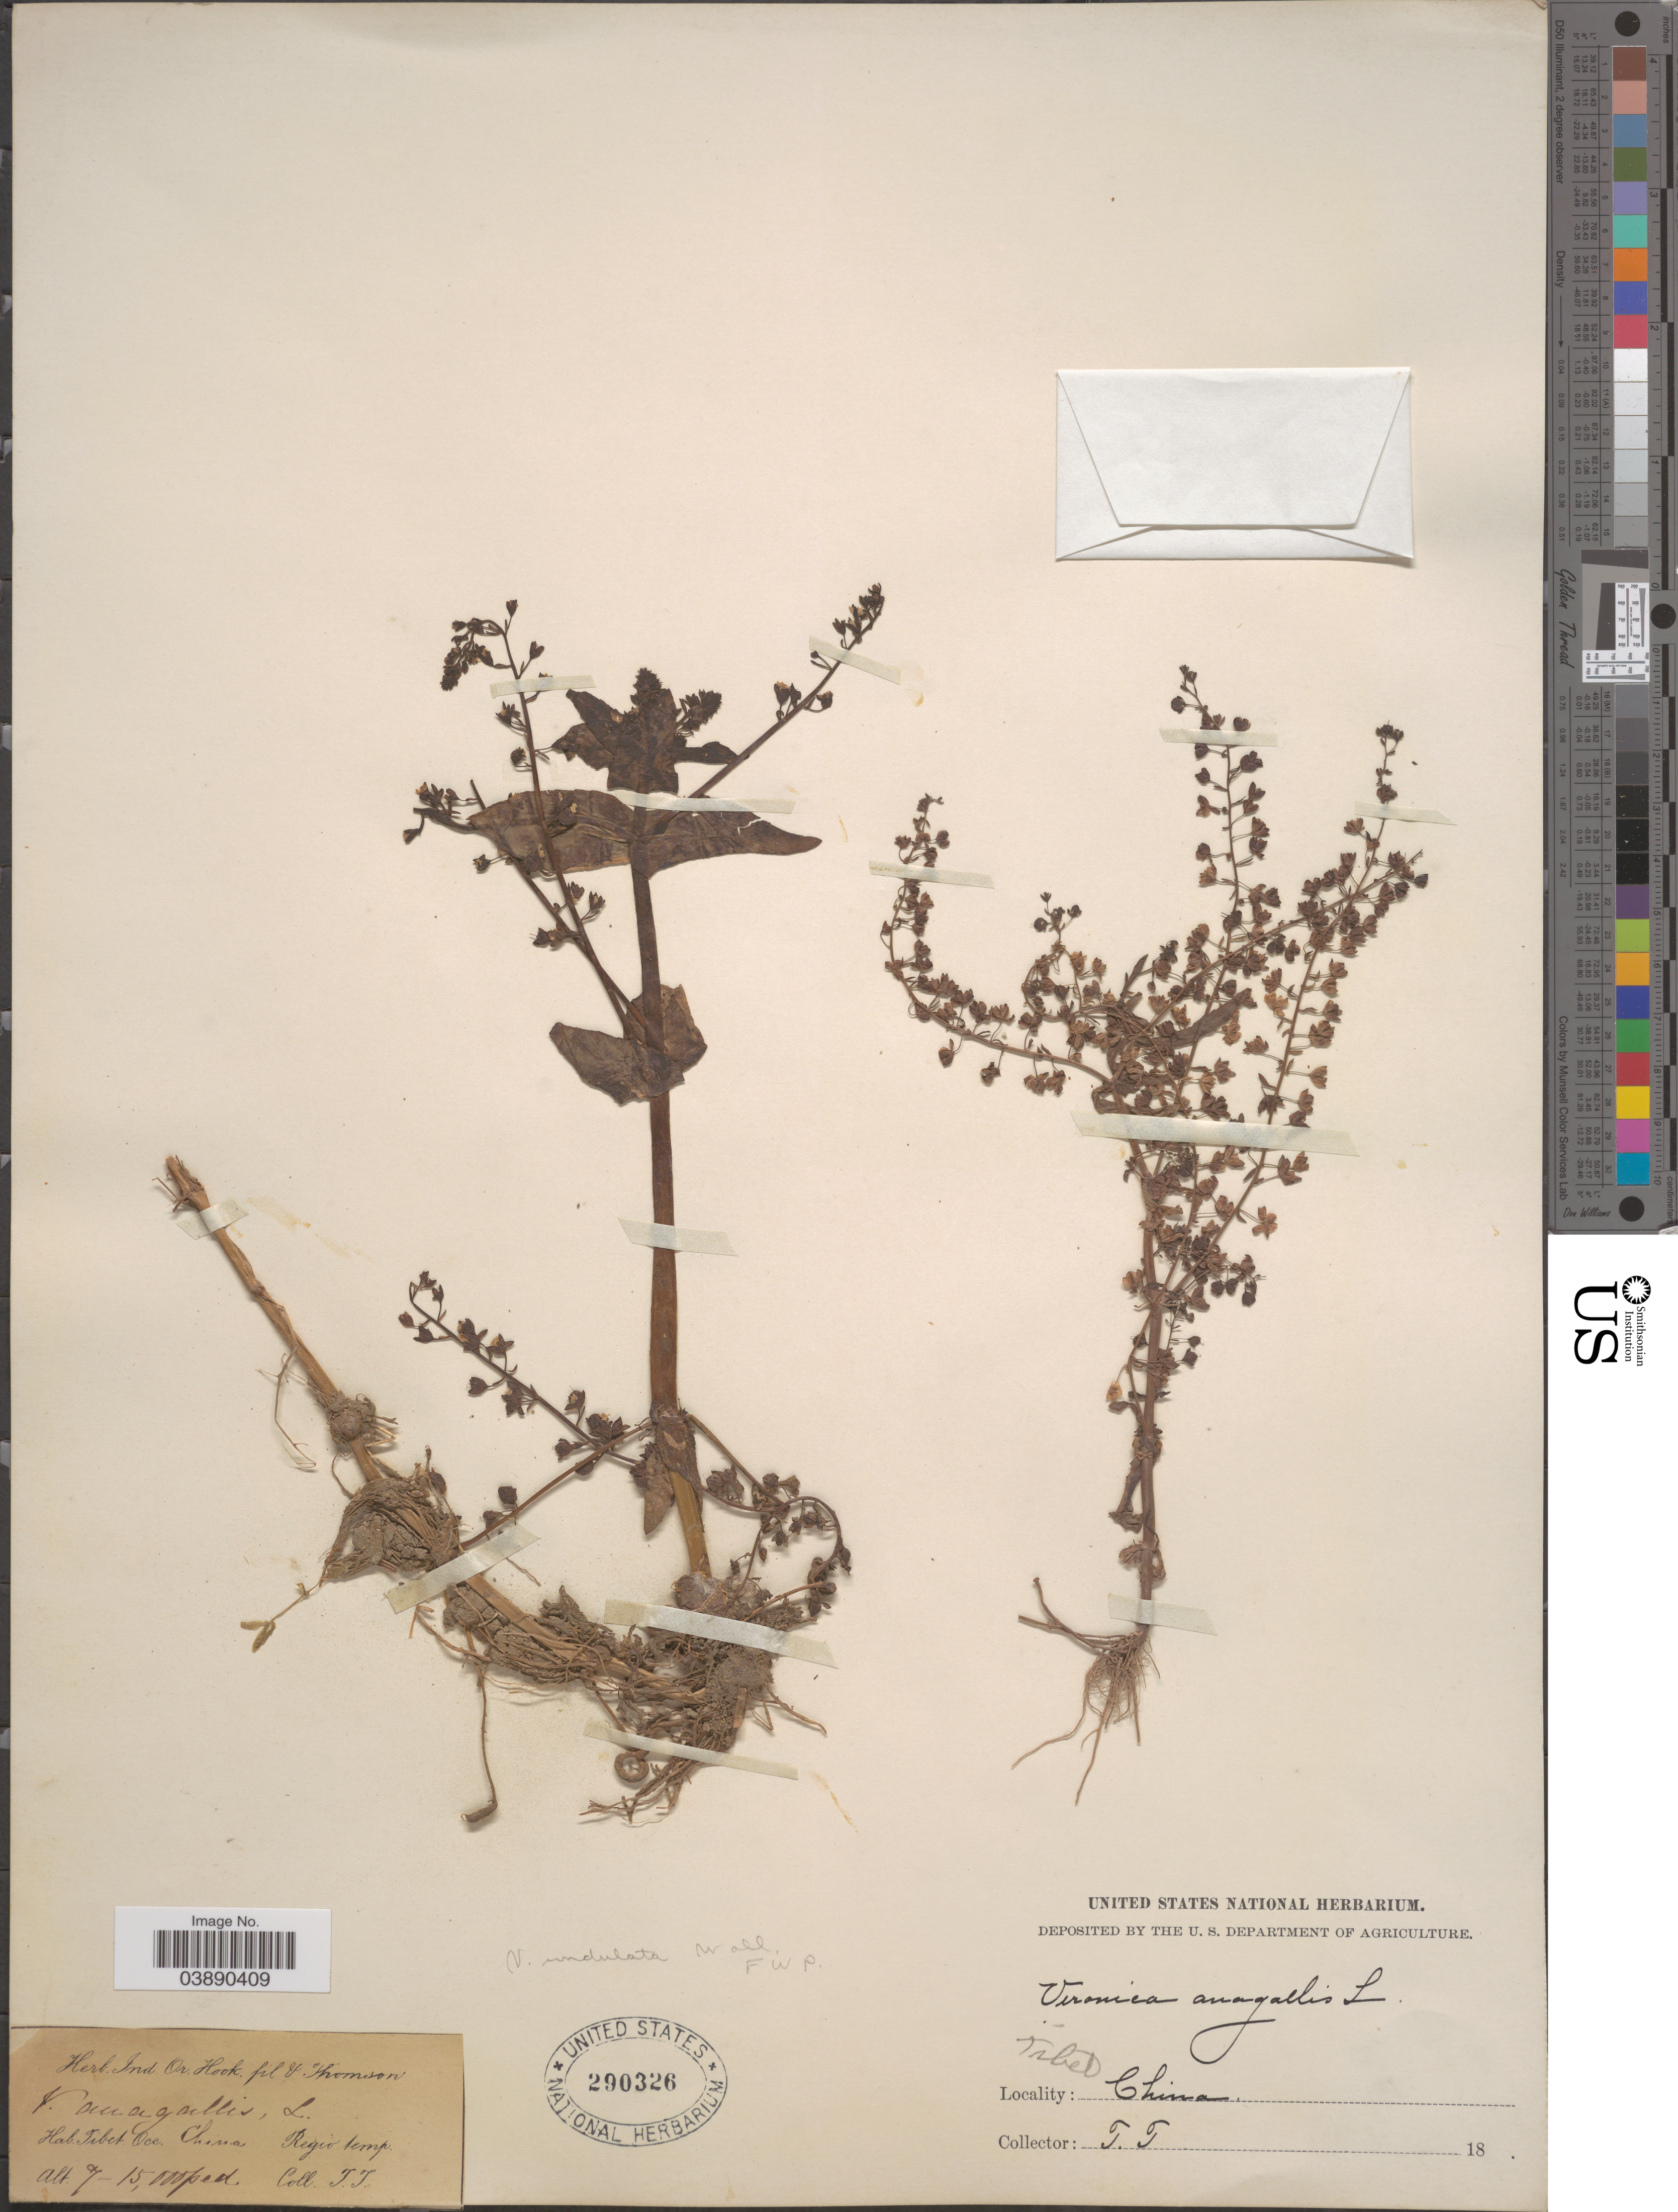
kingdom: Plantae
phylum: Tracheophyta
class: Magnoliopsida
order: Lamiales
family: Plantaginaceae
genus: Veronica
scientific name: Veronica undulata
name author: Wall.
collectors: T. Thomson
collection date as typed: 18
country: China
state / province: Xizang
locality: Tibet Occ. Regio temp.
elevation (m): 2134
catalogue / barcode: US 290326